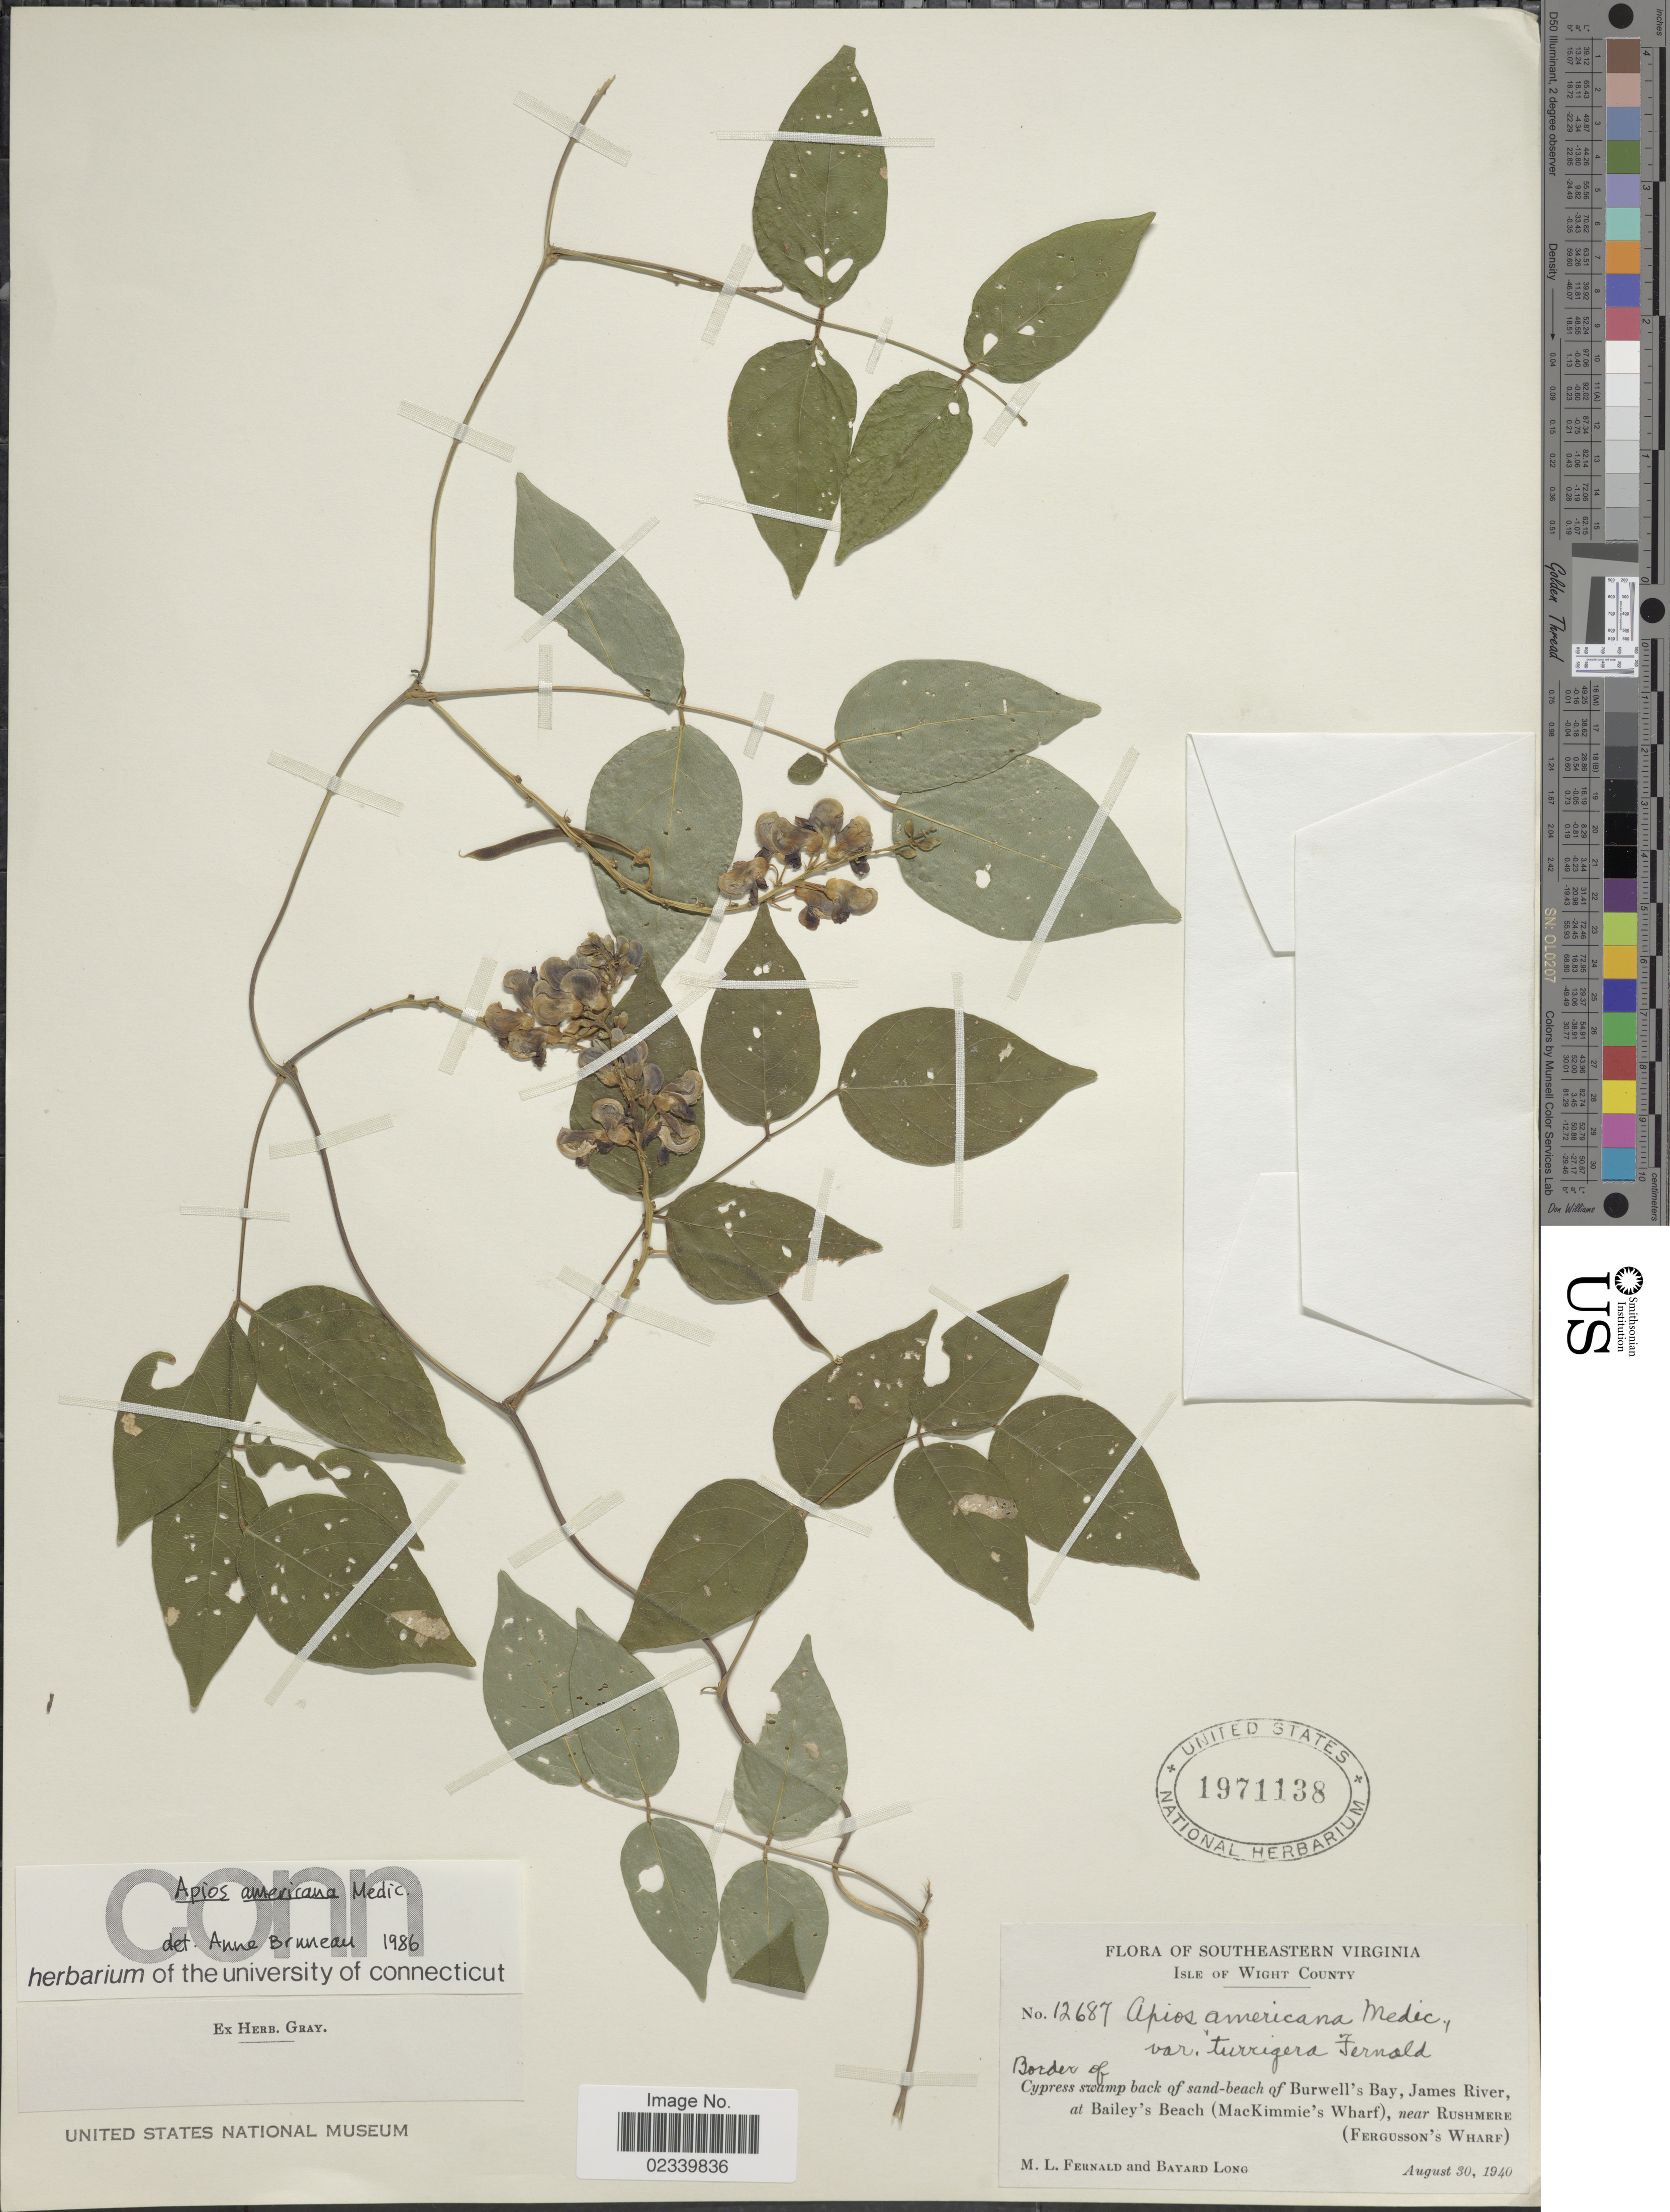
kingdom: Plantae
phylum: Tracheophyta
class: Magnoliopsida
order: Fabales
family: Fabaceae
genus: Apios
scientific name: Apios americana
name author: Medik.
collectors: M. L. Fernald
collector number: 12687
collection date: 1940-08-30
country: United States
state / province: Virginia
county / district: Isle of Wight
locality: Southeastern Virginia. Border of Cypress swamp back of sand beach of Burwell's Bay, James River, at Bailey's Beach (MacKimmie's Wharf), near Rushmere (Fergusson's Wharf). Isle of Wight County.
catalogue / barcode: US 1971138